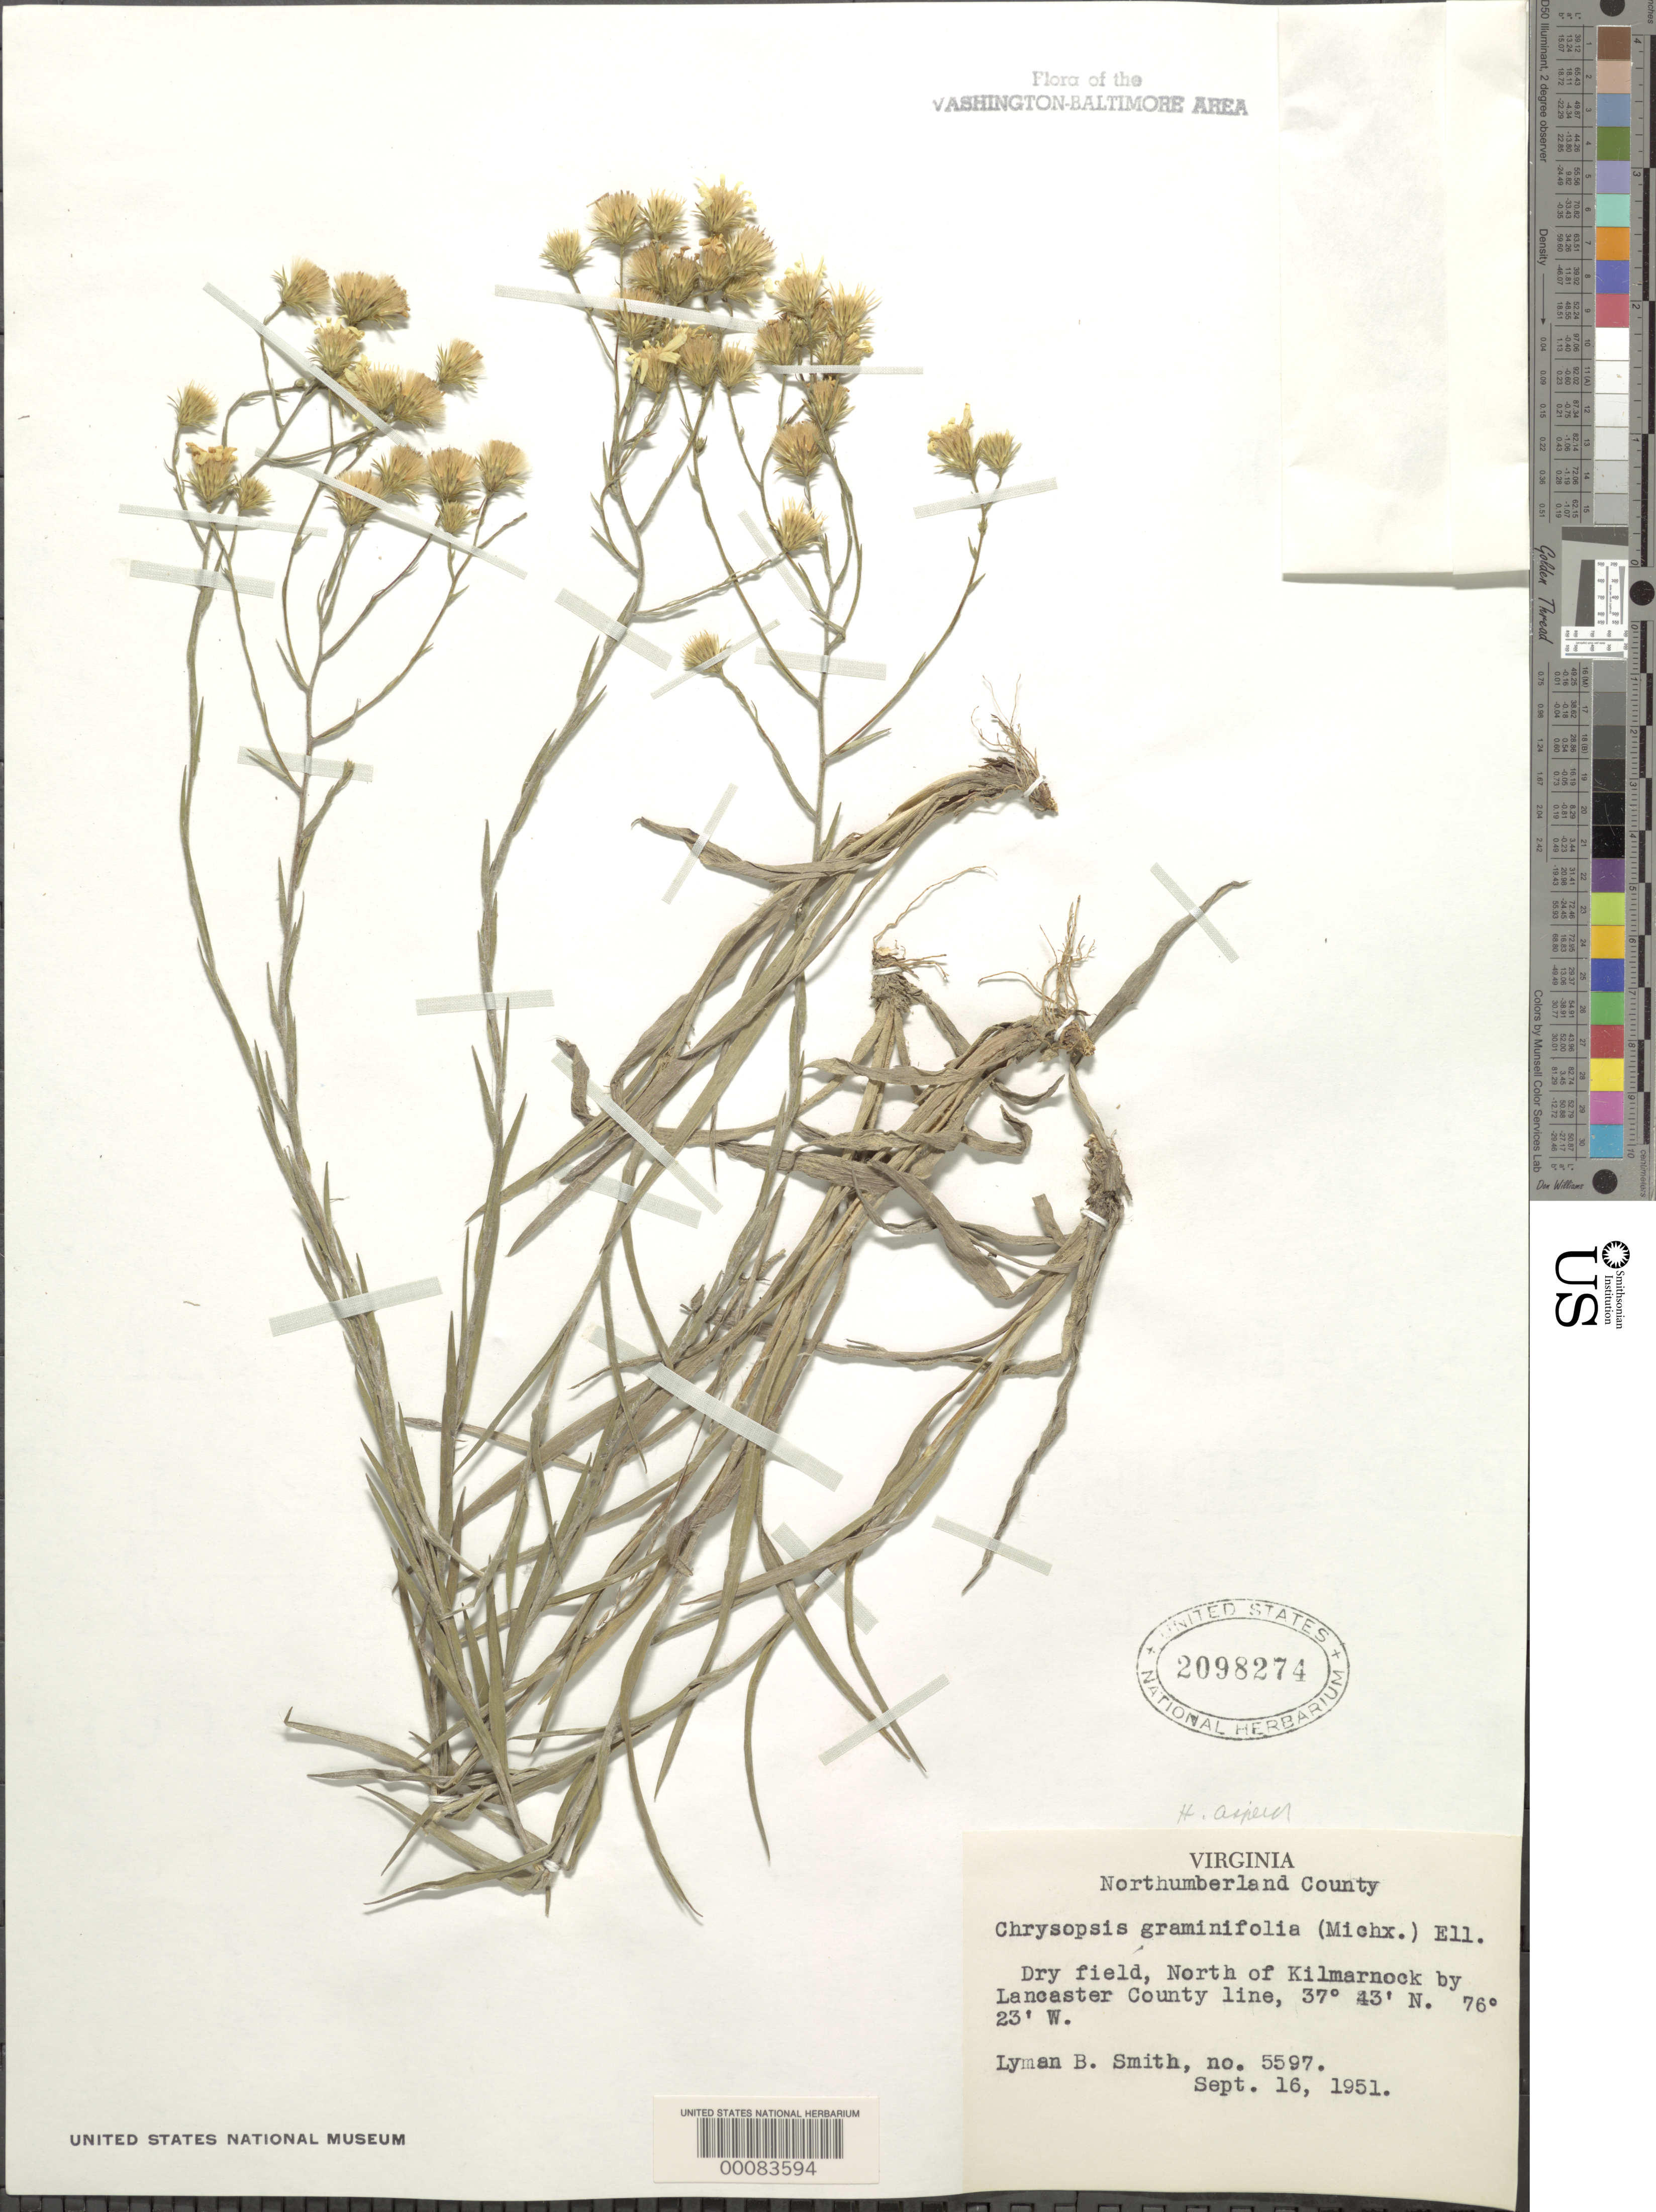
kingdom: Plantae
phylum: Tracheophyta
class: Magnoliopsida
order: Asterales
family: Asteraceae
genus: Chrysopsis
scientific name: Chrysopsis graminifolia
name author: (Michx.) Elliott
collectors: L. Smith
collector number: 5597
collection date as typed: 16 Sep 1951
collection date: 1951-09-16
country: United States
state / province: Virginia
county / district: Northumberland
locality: North of Kilmarnock by Lancaster Co. Line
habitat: Dry field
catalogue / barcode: US 2098274